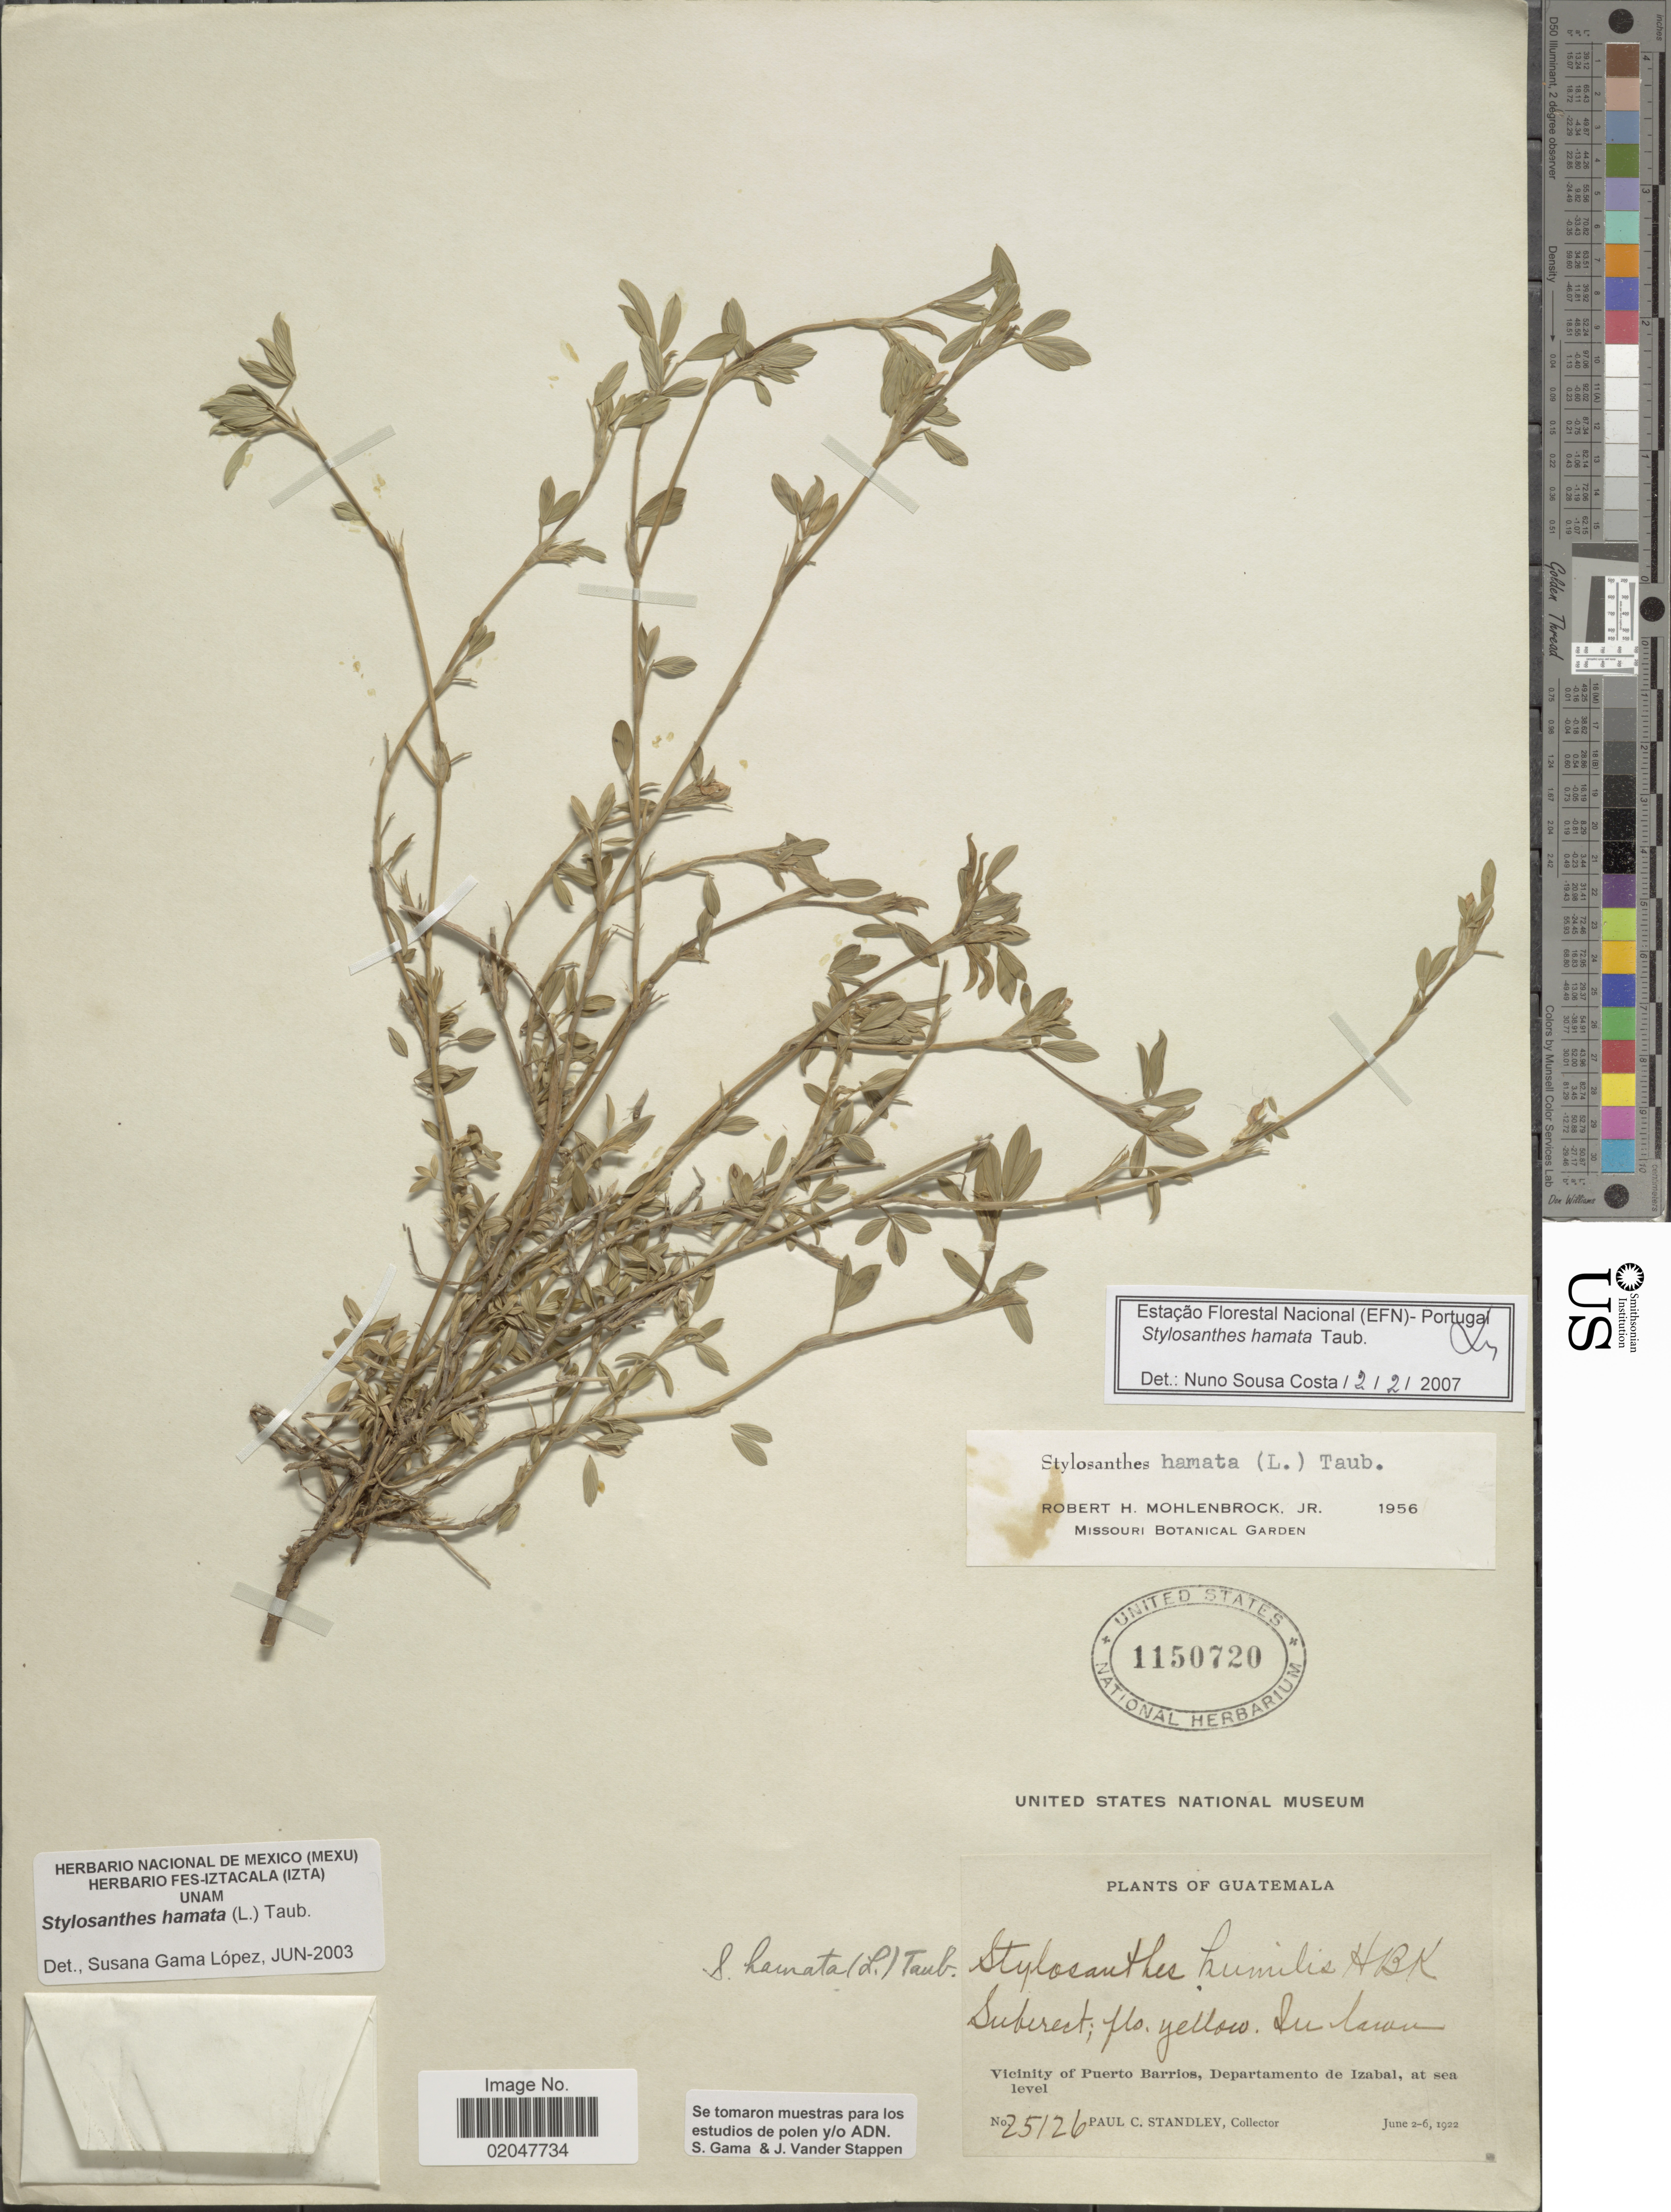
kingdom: Plantae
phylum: Tracheophyta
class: Magnoliopsida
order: Fabales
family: Fabaceae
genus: Stylosanthes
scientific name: Stylosanthes hamata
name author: (L.) Taub.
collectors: P. C. Standley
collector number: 25126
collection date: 1922-06-02/1922-06-06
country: Guatemala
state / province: Izabal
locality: Vicinity of Puerto Barrios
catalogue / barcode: US 1150720